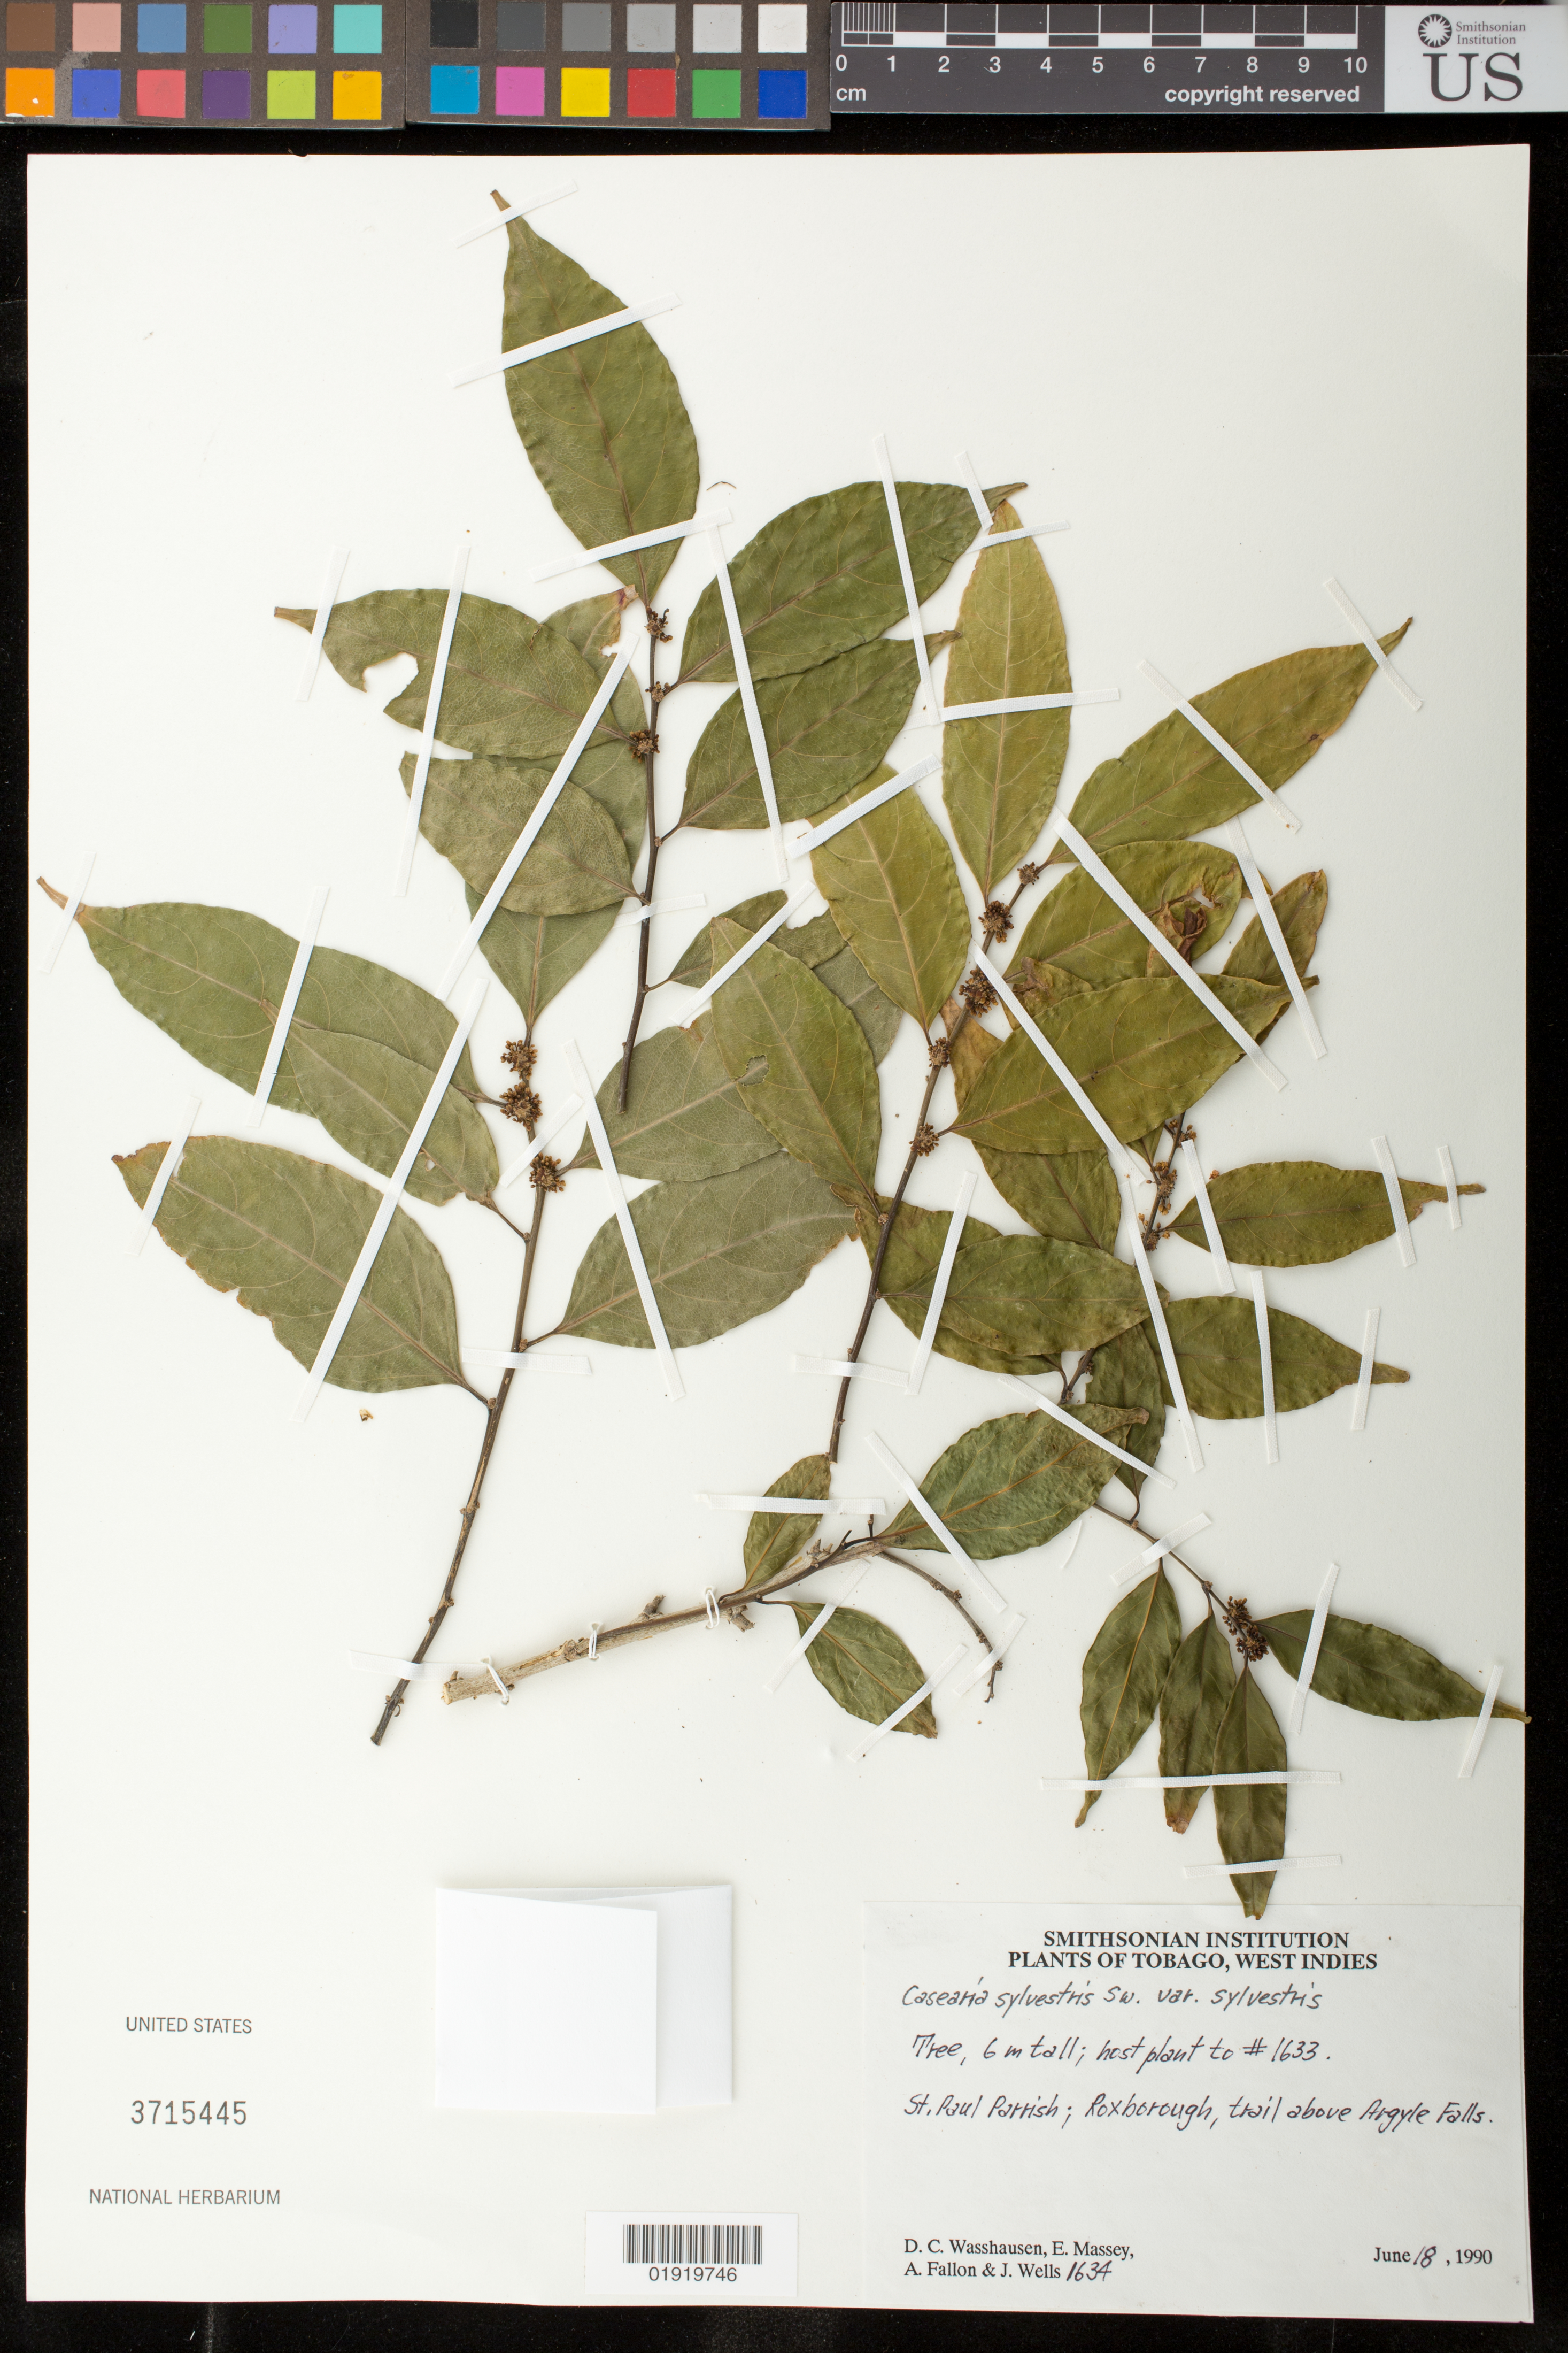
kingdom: Plantae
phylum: Tracheophyta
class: Magnoliopsida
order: Malpighiales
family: Salicaceae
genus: Casearia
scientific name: Casearia sylvestris var. sylvestris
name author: Sw.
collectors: D. C. Wasshausen, E. Massey, A. Fallon & J. Wells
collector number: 1634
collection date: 1990-06-18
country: Trinidad and Tobago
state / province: Tobago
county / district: St. Paul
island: Tobago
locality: St. Paul Parrish; Roxborough, trail above Argyle Falls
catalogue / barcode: US 3715445